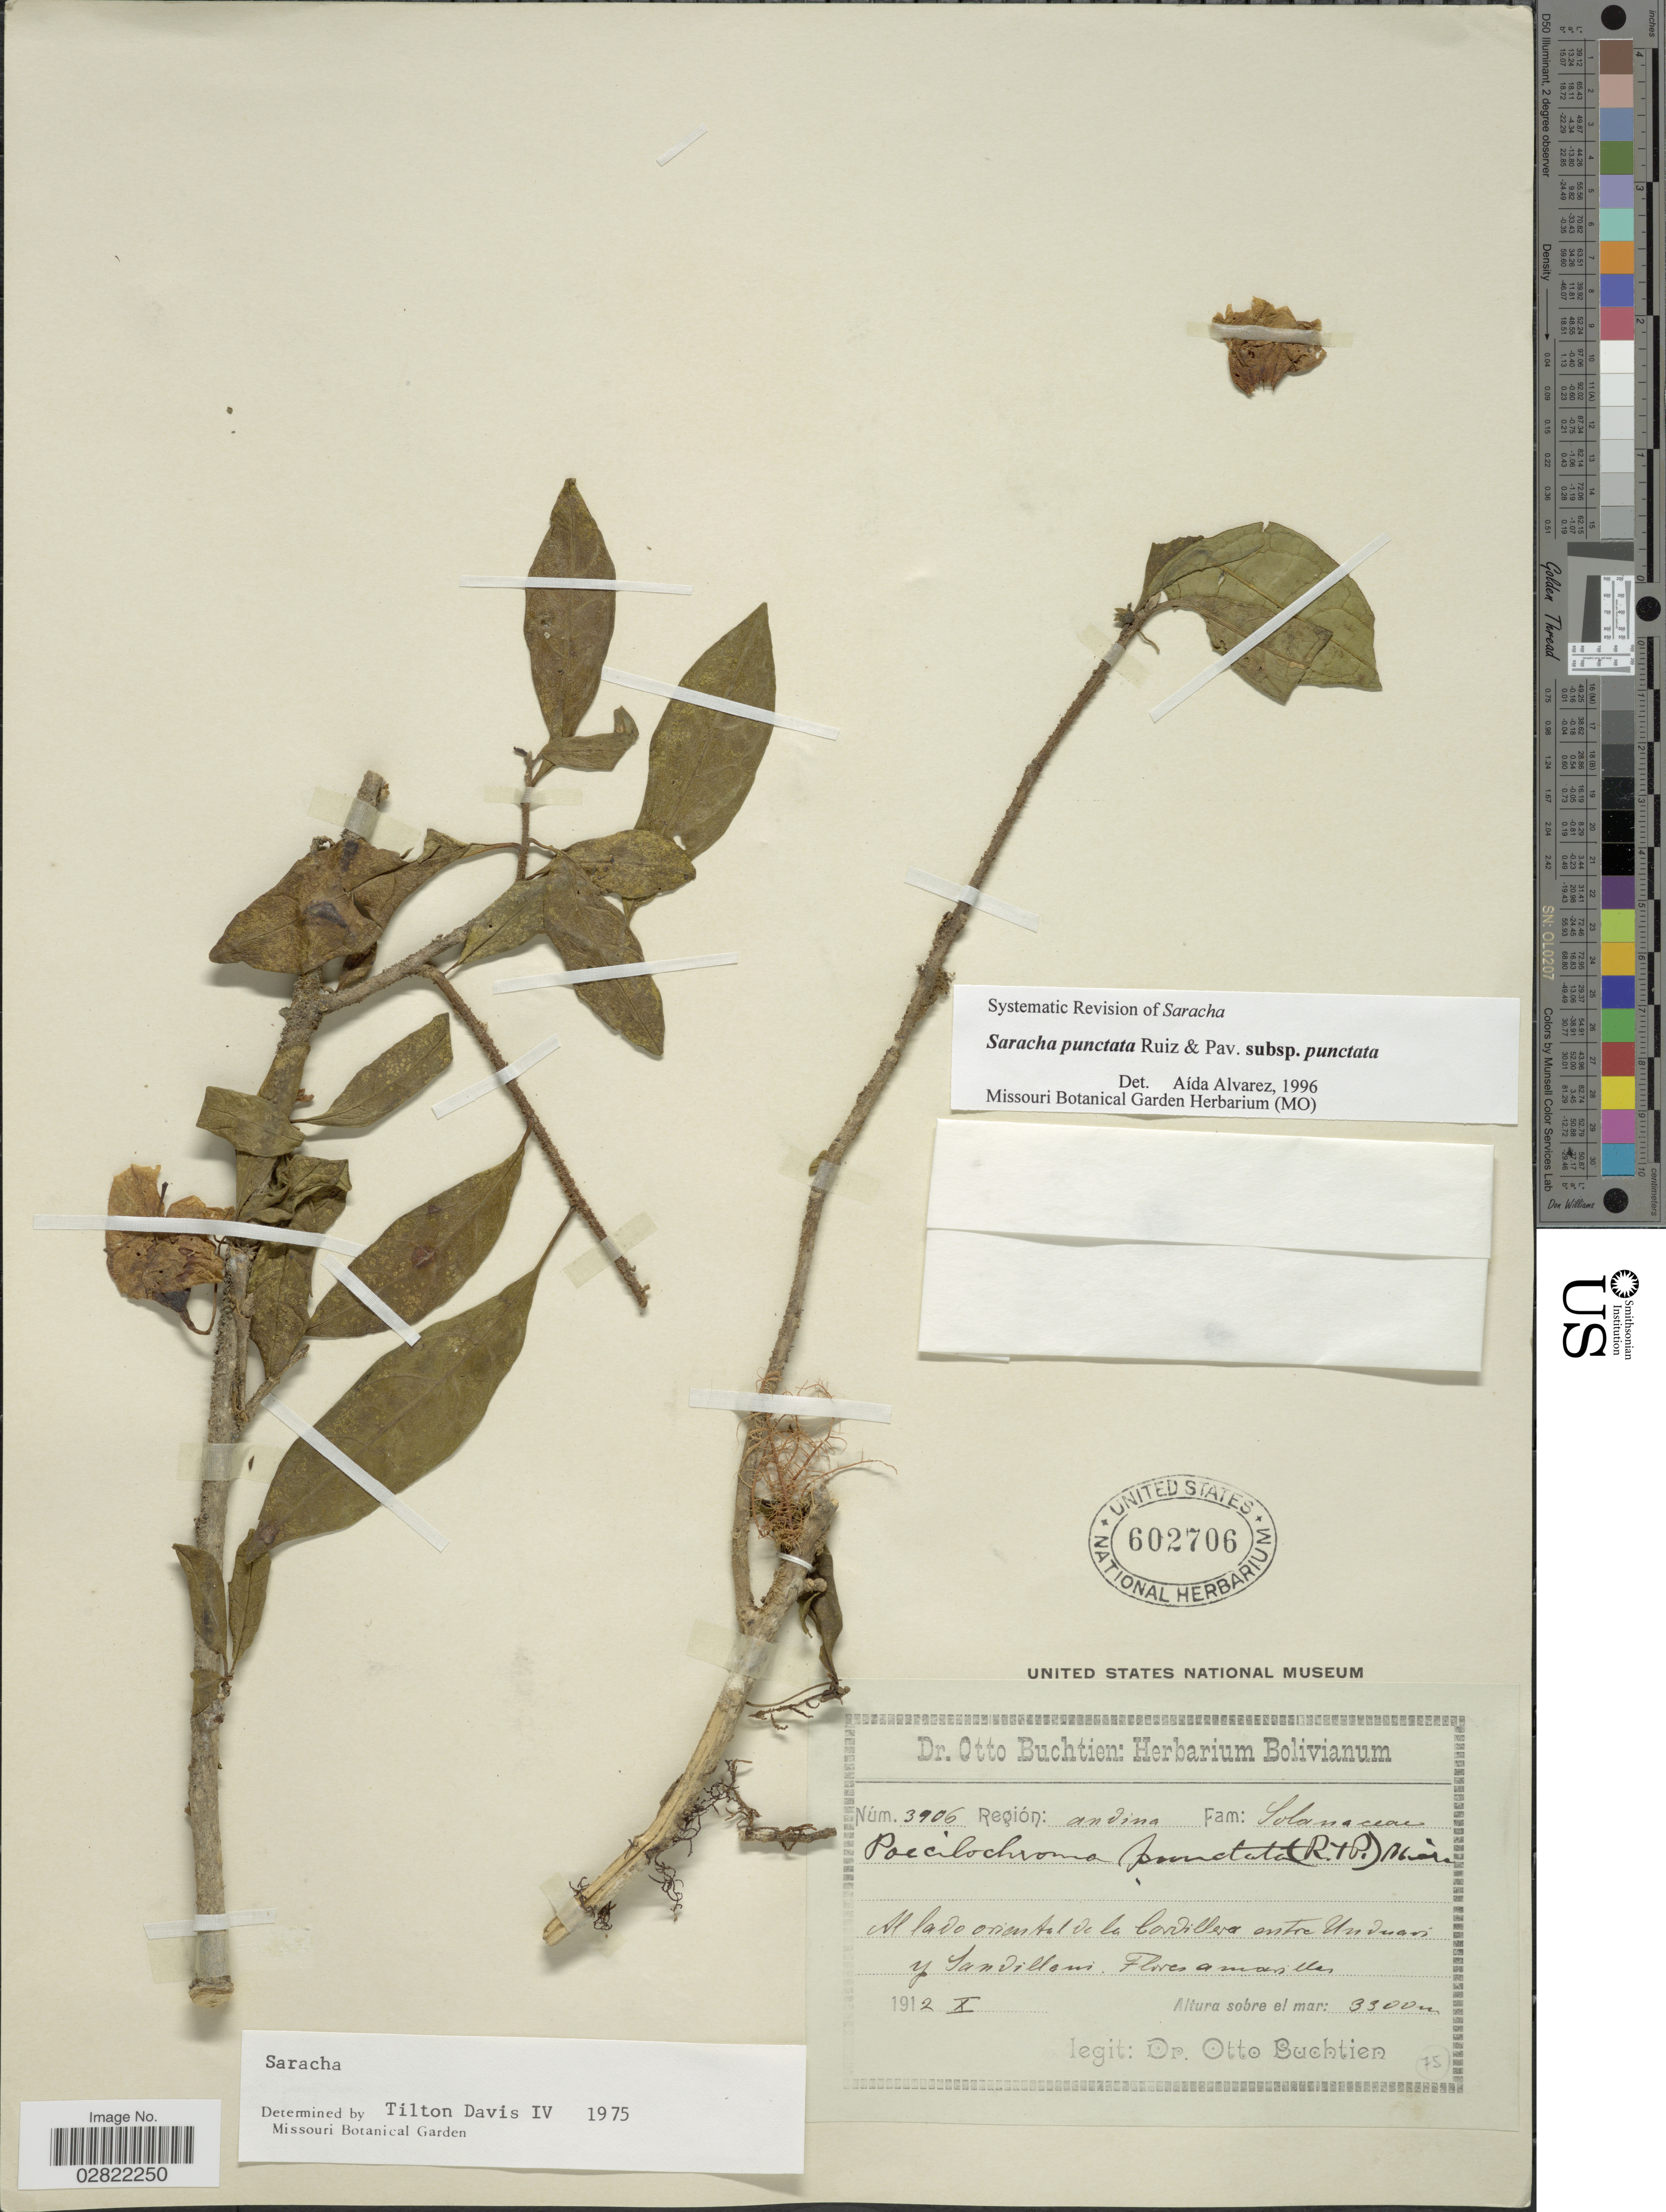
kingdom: Plantae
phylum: Tracheophyta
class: Magnoliopsida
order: Solanales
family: Solanaceae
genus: Saracha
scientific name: Saracha punctata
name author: Ruiz & Pav.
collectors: O. Buchtien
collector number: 3906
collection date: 1912-10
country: Bolivia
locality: Región: Andina, Al lado oriental de la Cordillera entre Unduavi y Sandillani.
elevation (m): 3300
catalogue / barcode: US 602706